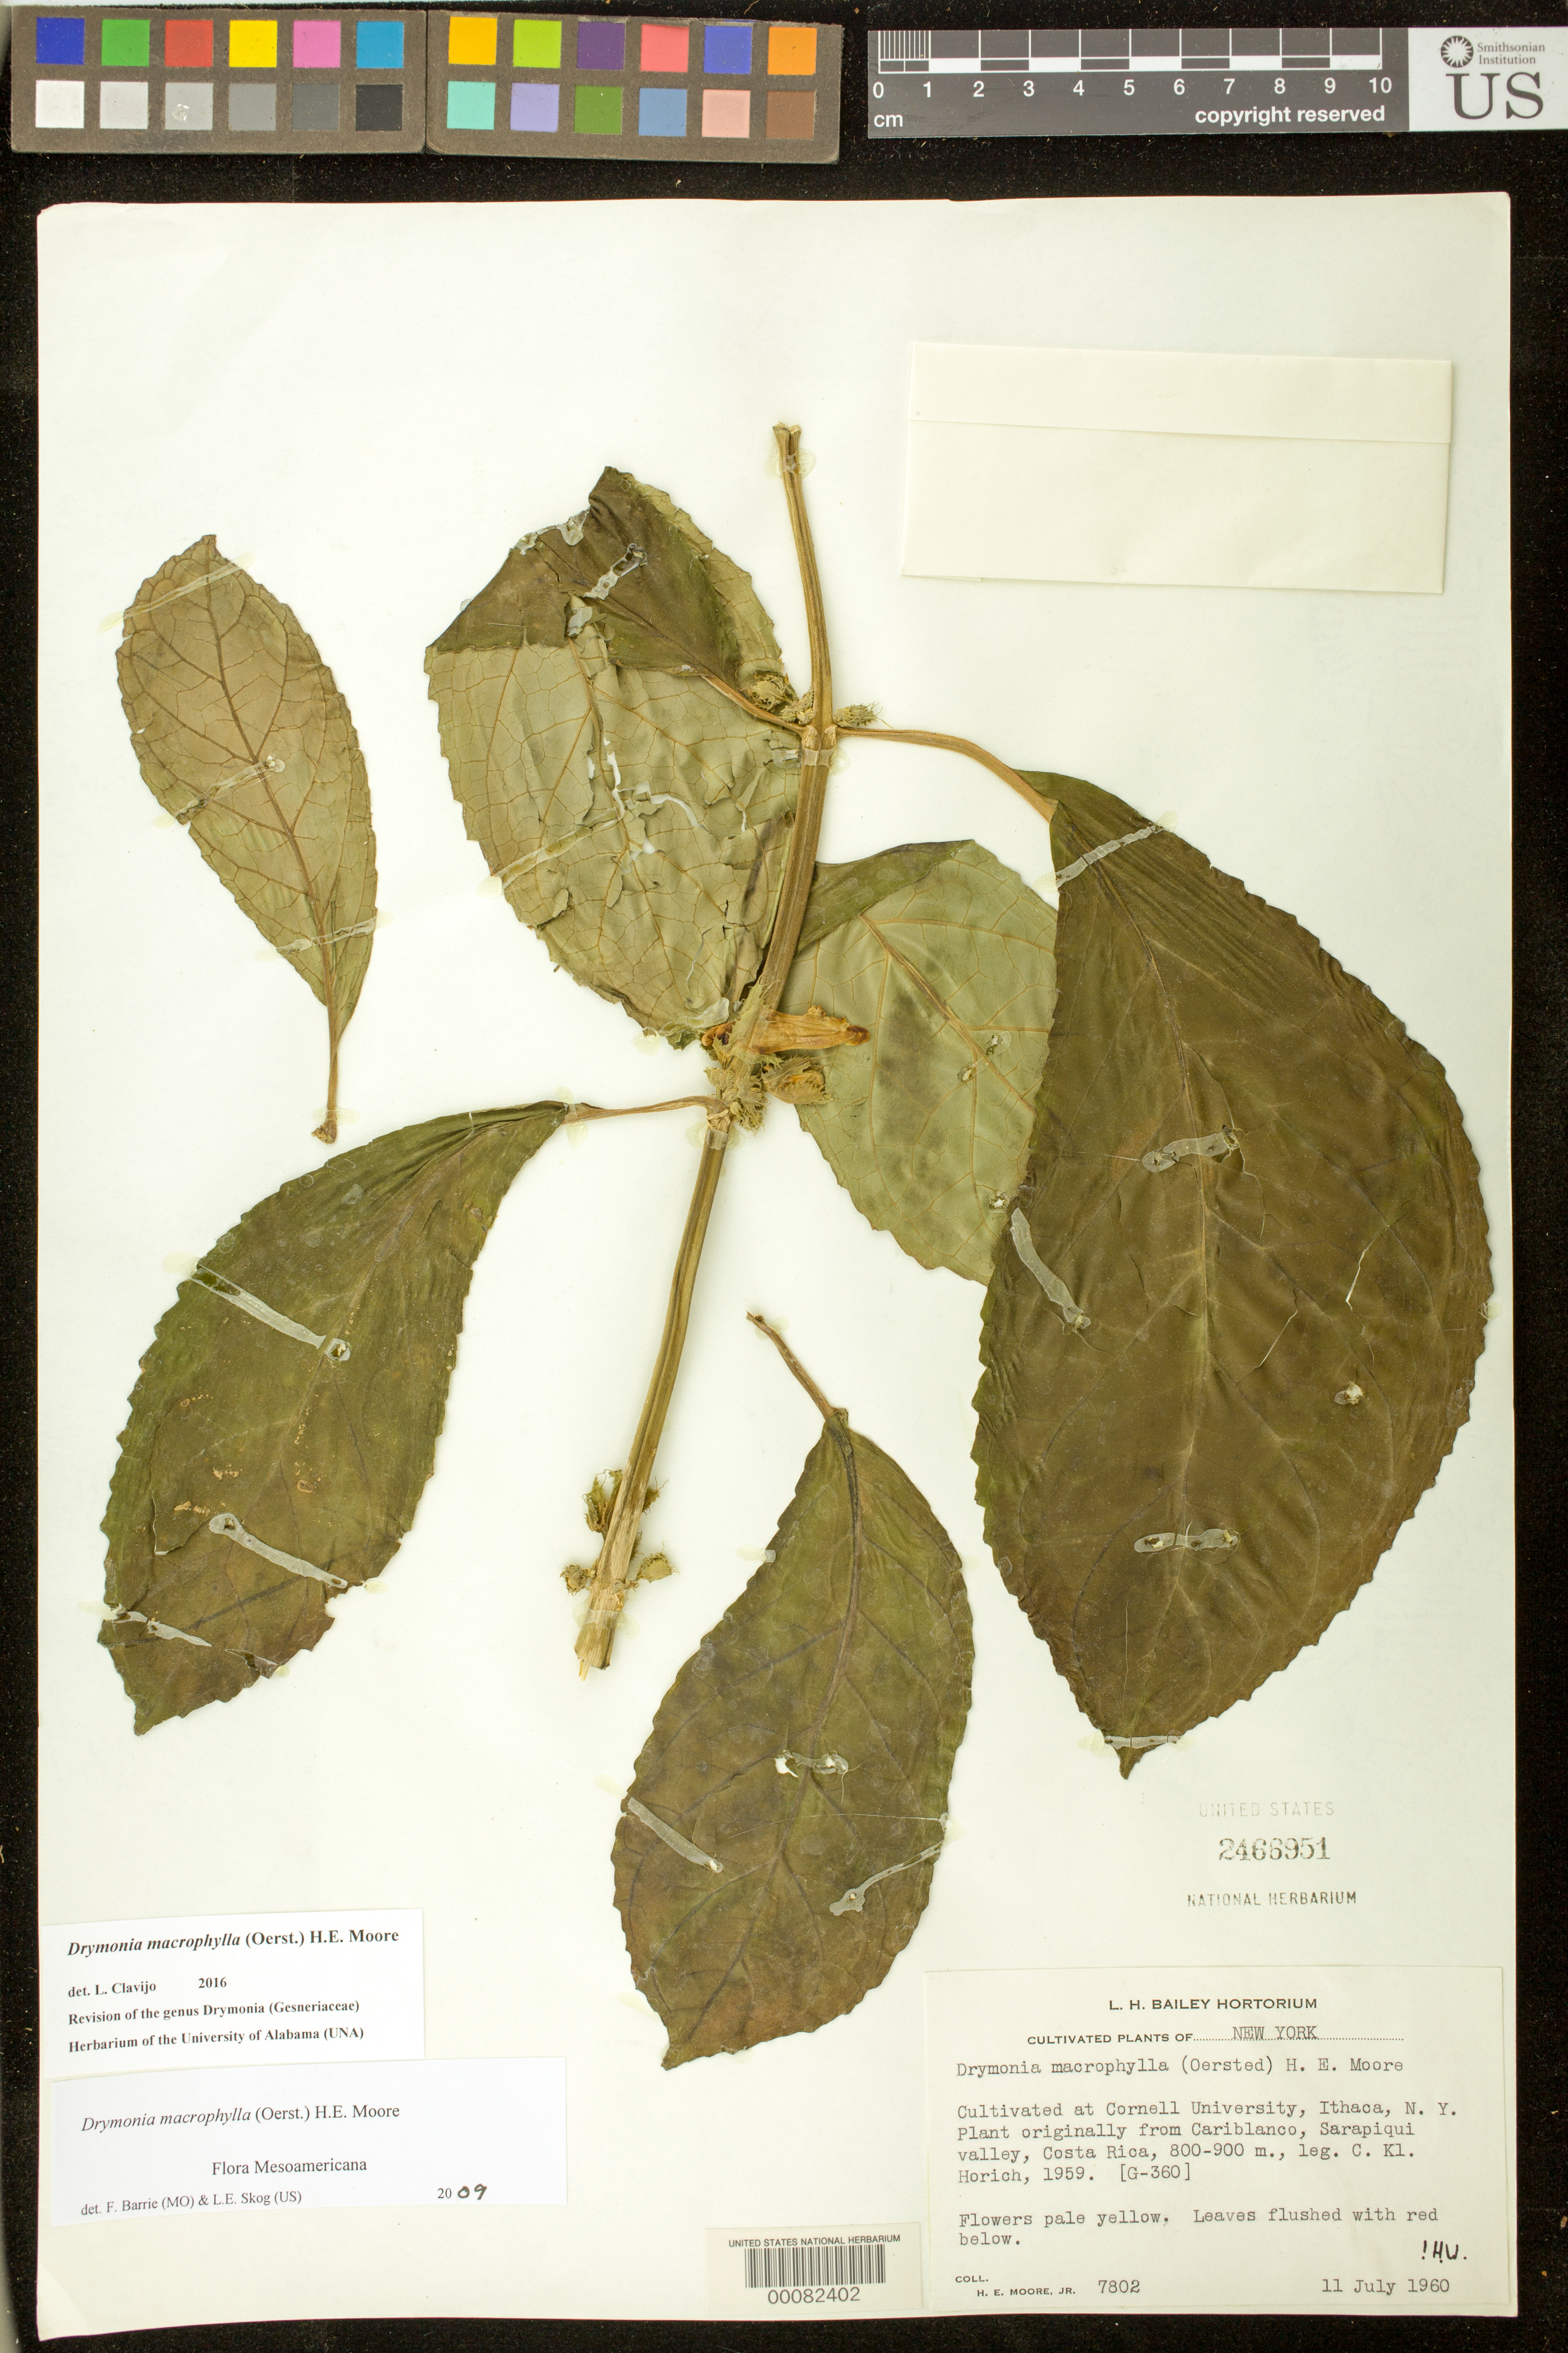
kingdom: Plantae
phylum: Tracheophyta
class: Magnoliopsida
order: Lamiales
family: Gesneriaceae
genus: Drymonia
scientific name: Drymonia macrophylla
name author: (Oerst.) H.E. Moore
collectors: H. E. Moore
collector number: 7802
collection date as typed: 11 Jul 1960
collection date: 1960-07-11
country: Costa Rica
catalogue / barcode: US 2466951